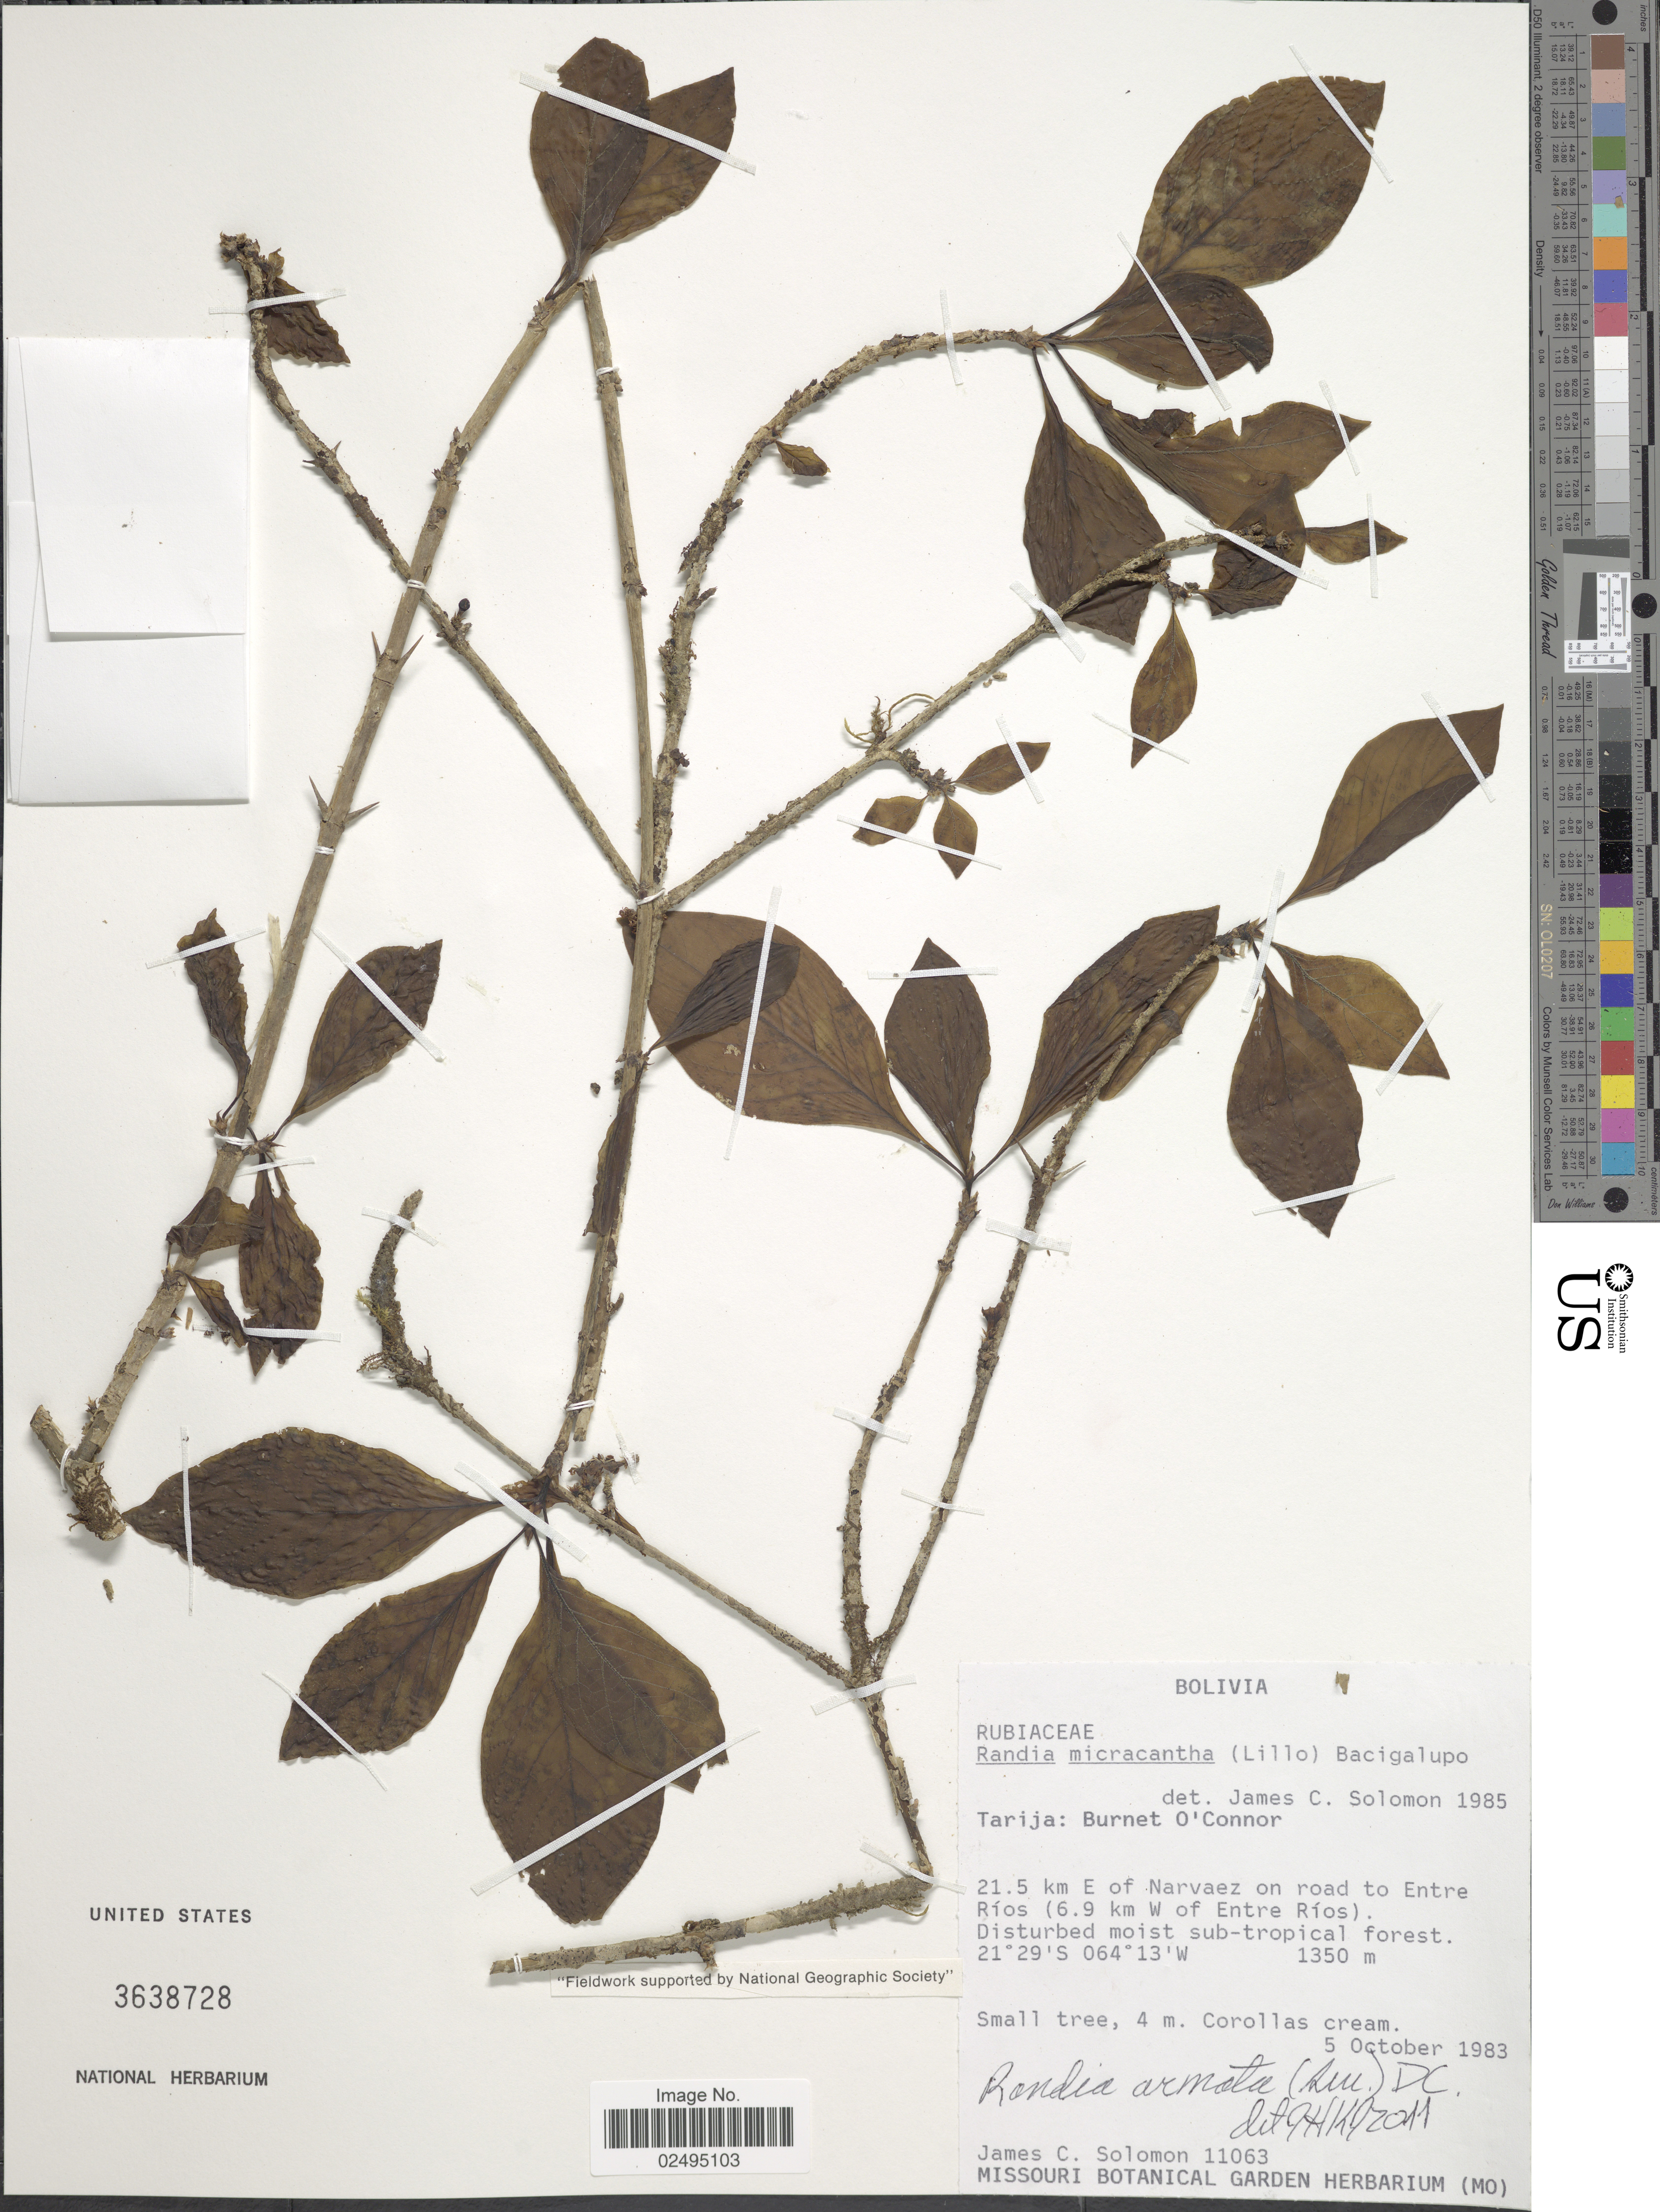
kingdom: Plantae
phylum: Tracheophyta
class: Magnoliopsida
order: Gentianales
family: Rubiaceae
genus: Randia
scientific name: Randia armata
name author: (Sw.) DC.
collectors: J. C. Solomon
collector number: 11063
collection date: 1983-10-05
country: Bolivia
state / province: Tarija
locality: Burnet O'Connor, 21.5 km E of Narvaez on road to Entre Rios (6.9 km W of Entre Rios)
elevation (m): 1350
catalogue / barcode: US 3638728